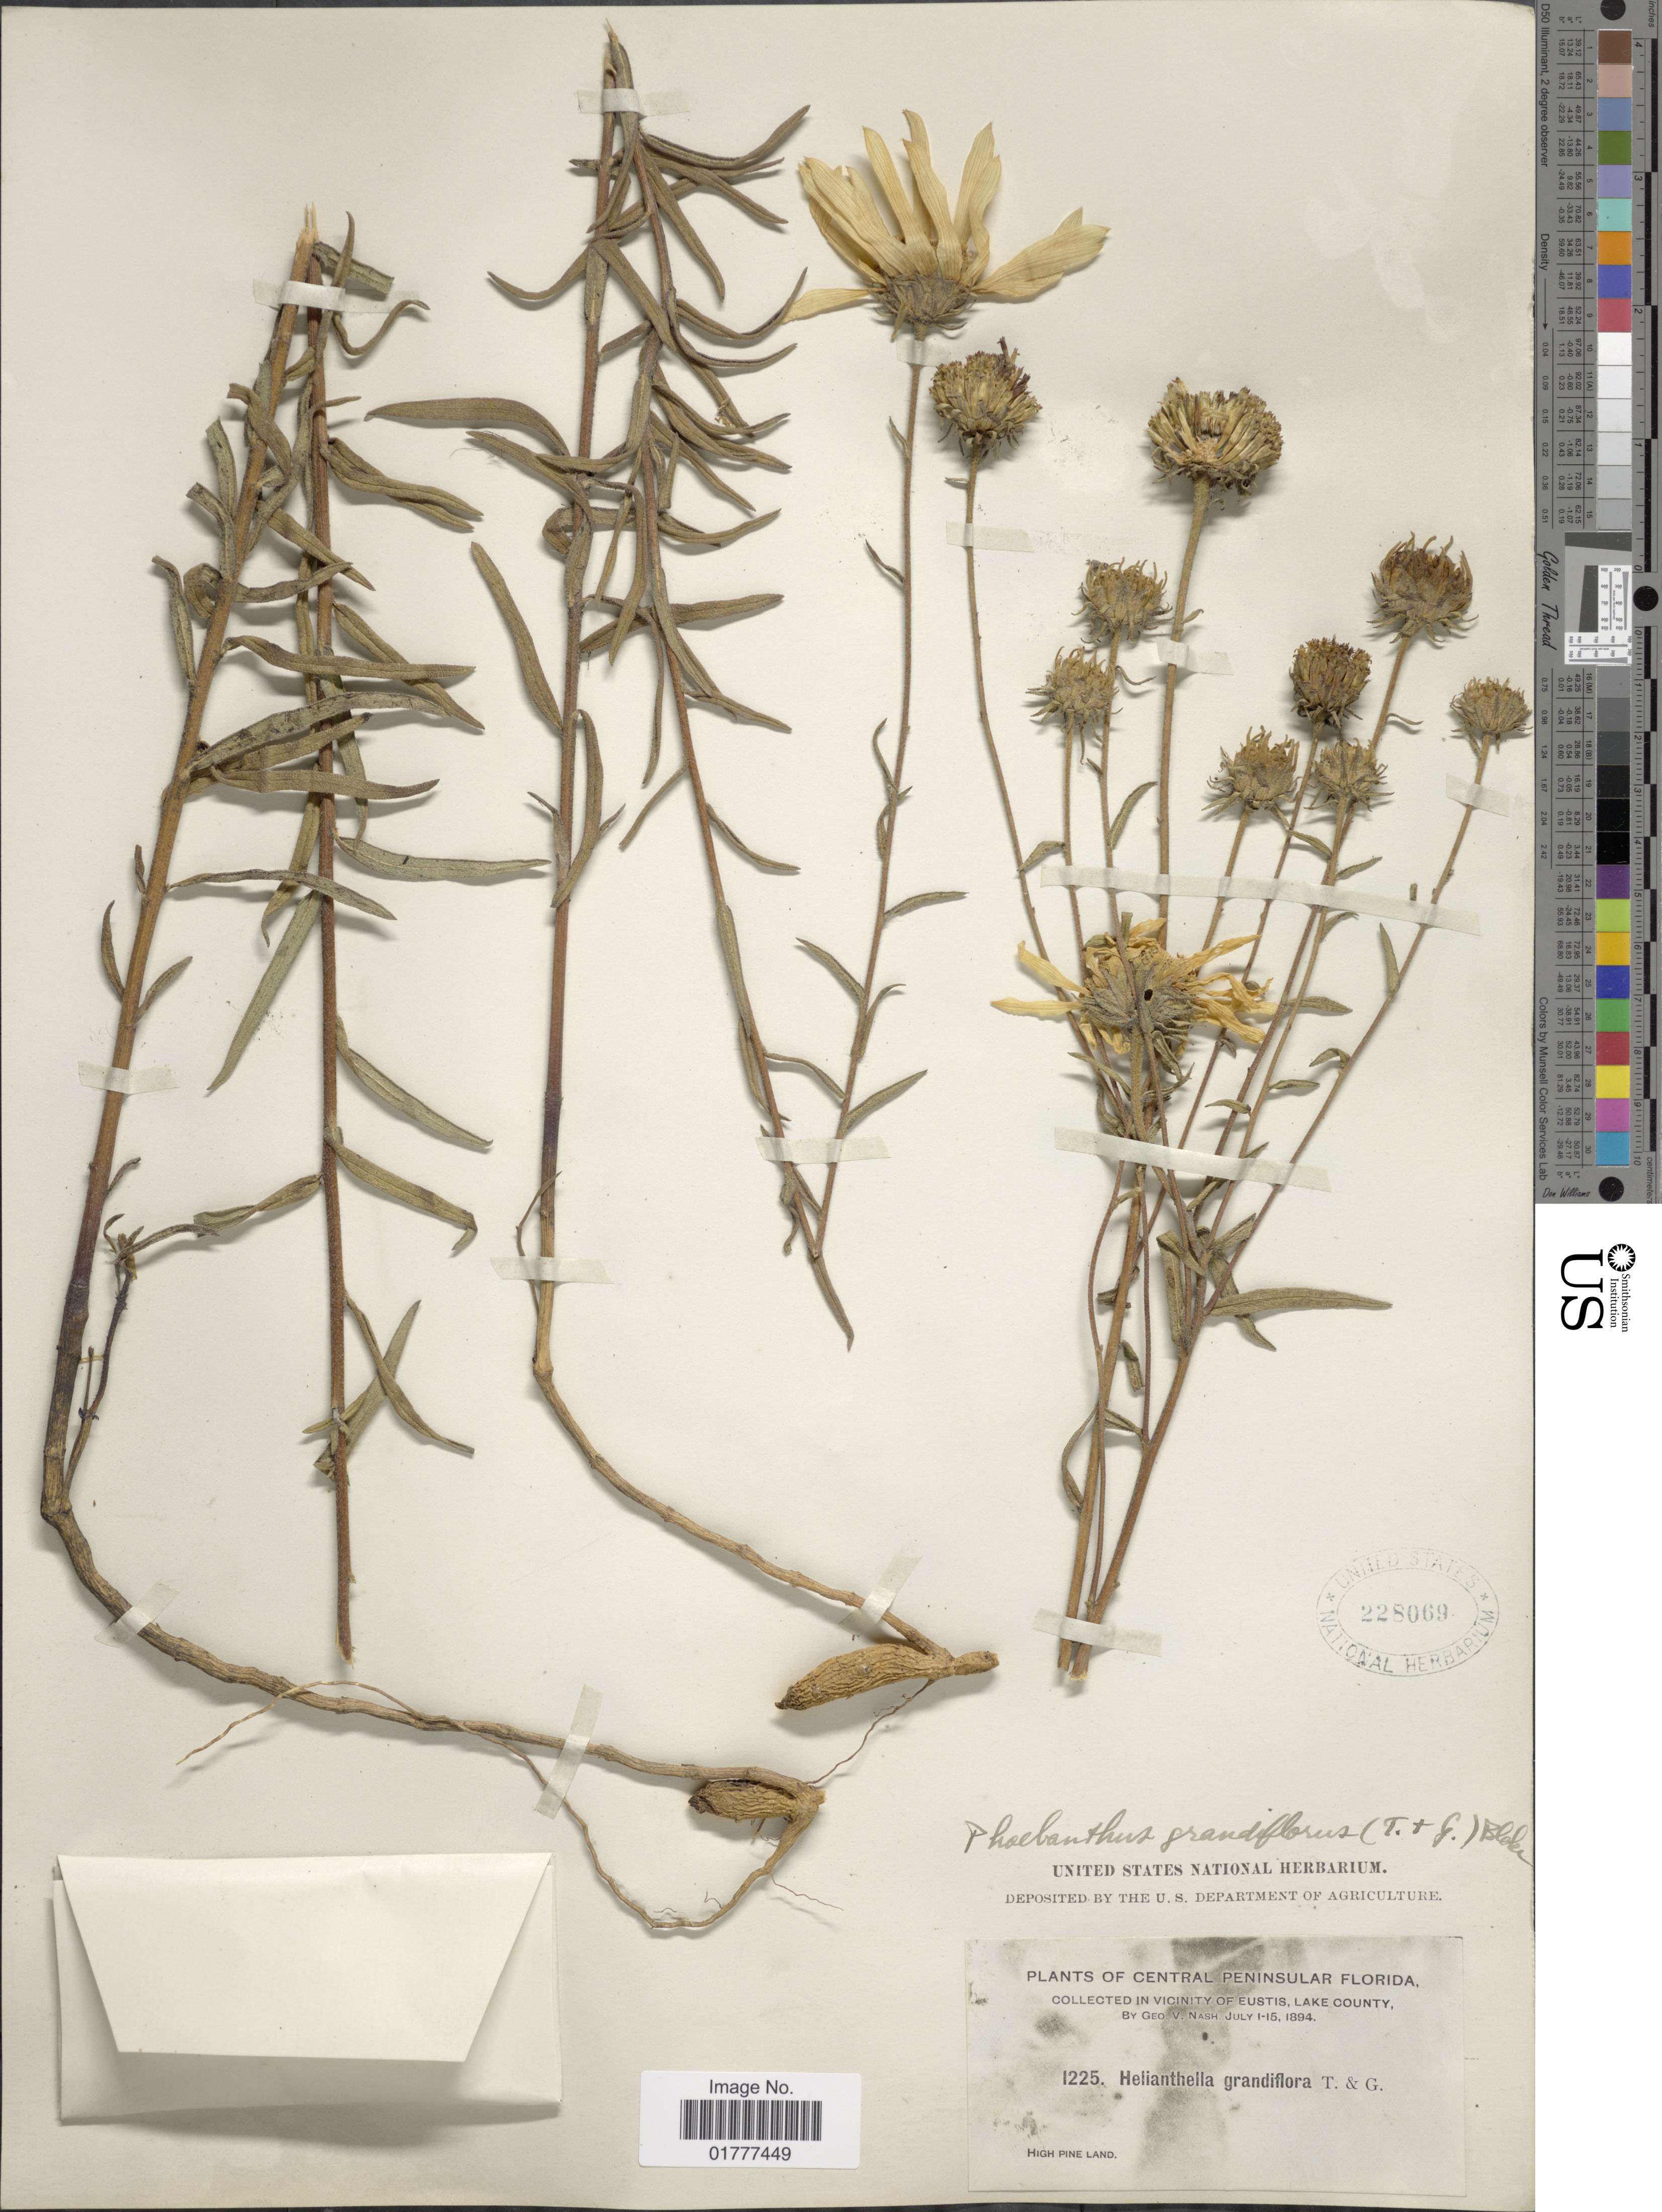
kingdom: Plantae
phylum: Tracheophyta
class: Magnoliopsida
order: Asterales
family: Asteraceae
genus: Phoebanthus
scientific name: Phoebanthus grandiflora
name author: (Torr. & A. Gray) S.F. Blake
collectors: G. V. Nash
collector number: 1225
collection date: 1894-07-01/1894-07-15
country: United States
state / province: Florida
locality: Peninsular Florida. In Vicinity of Eustis Lake County. Lake County. High Pine Land.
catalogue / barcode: US 228069